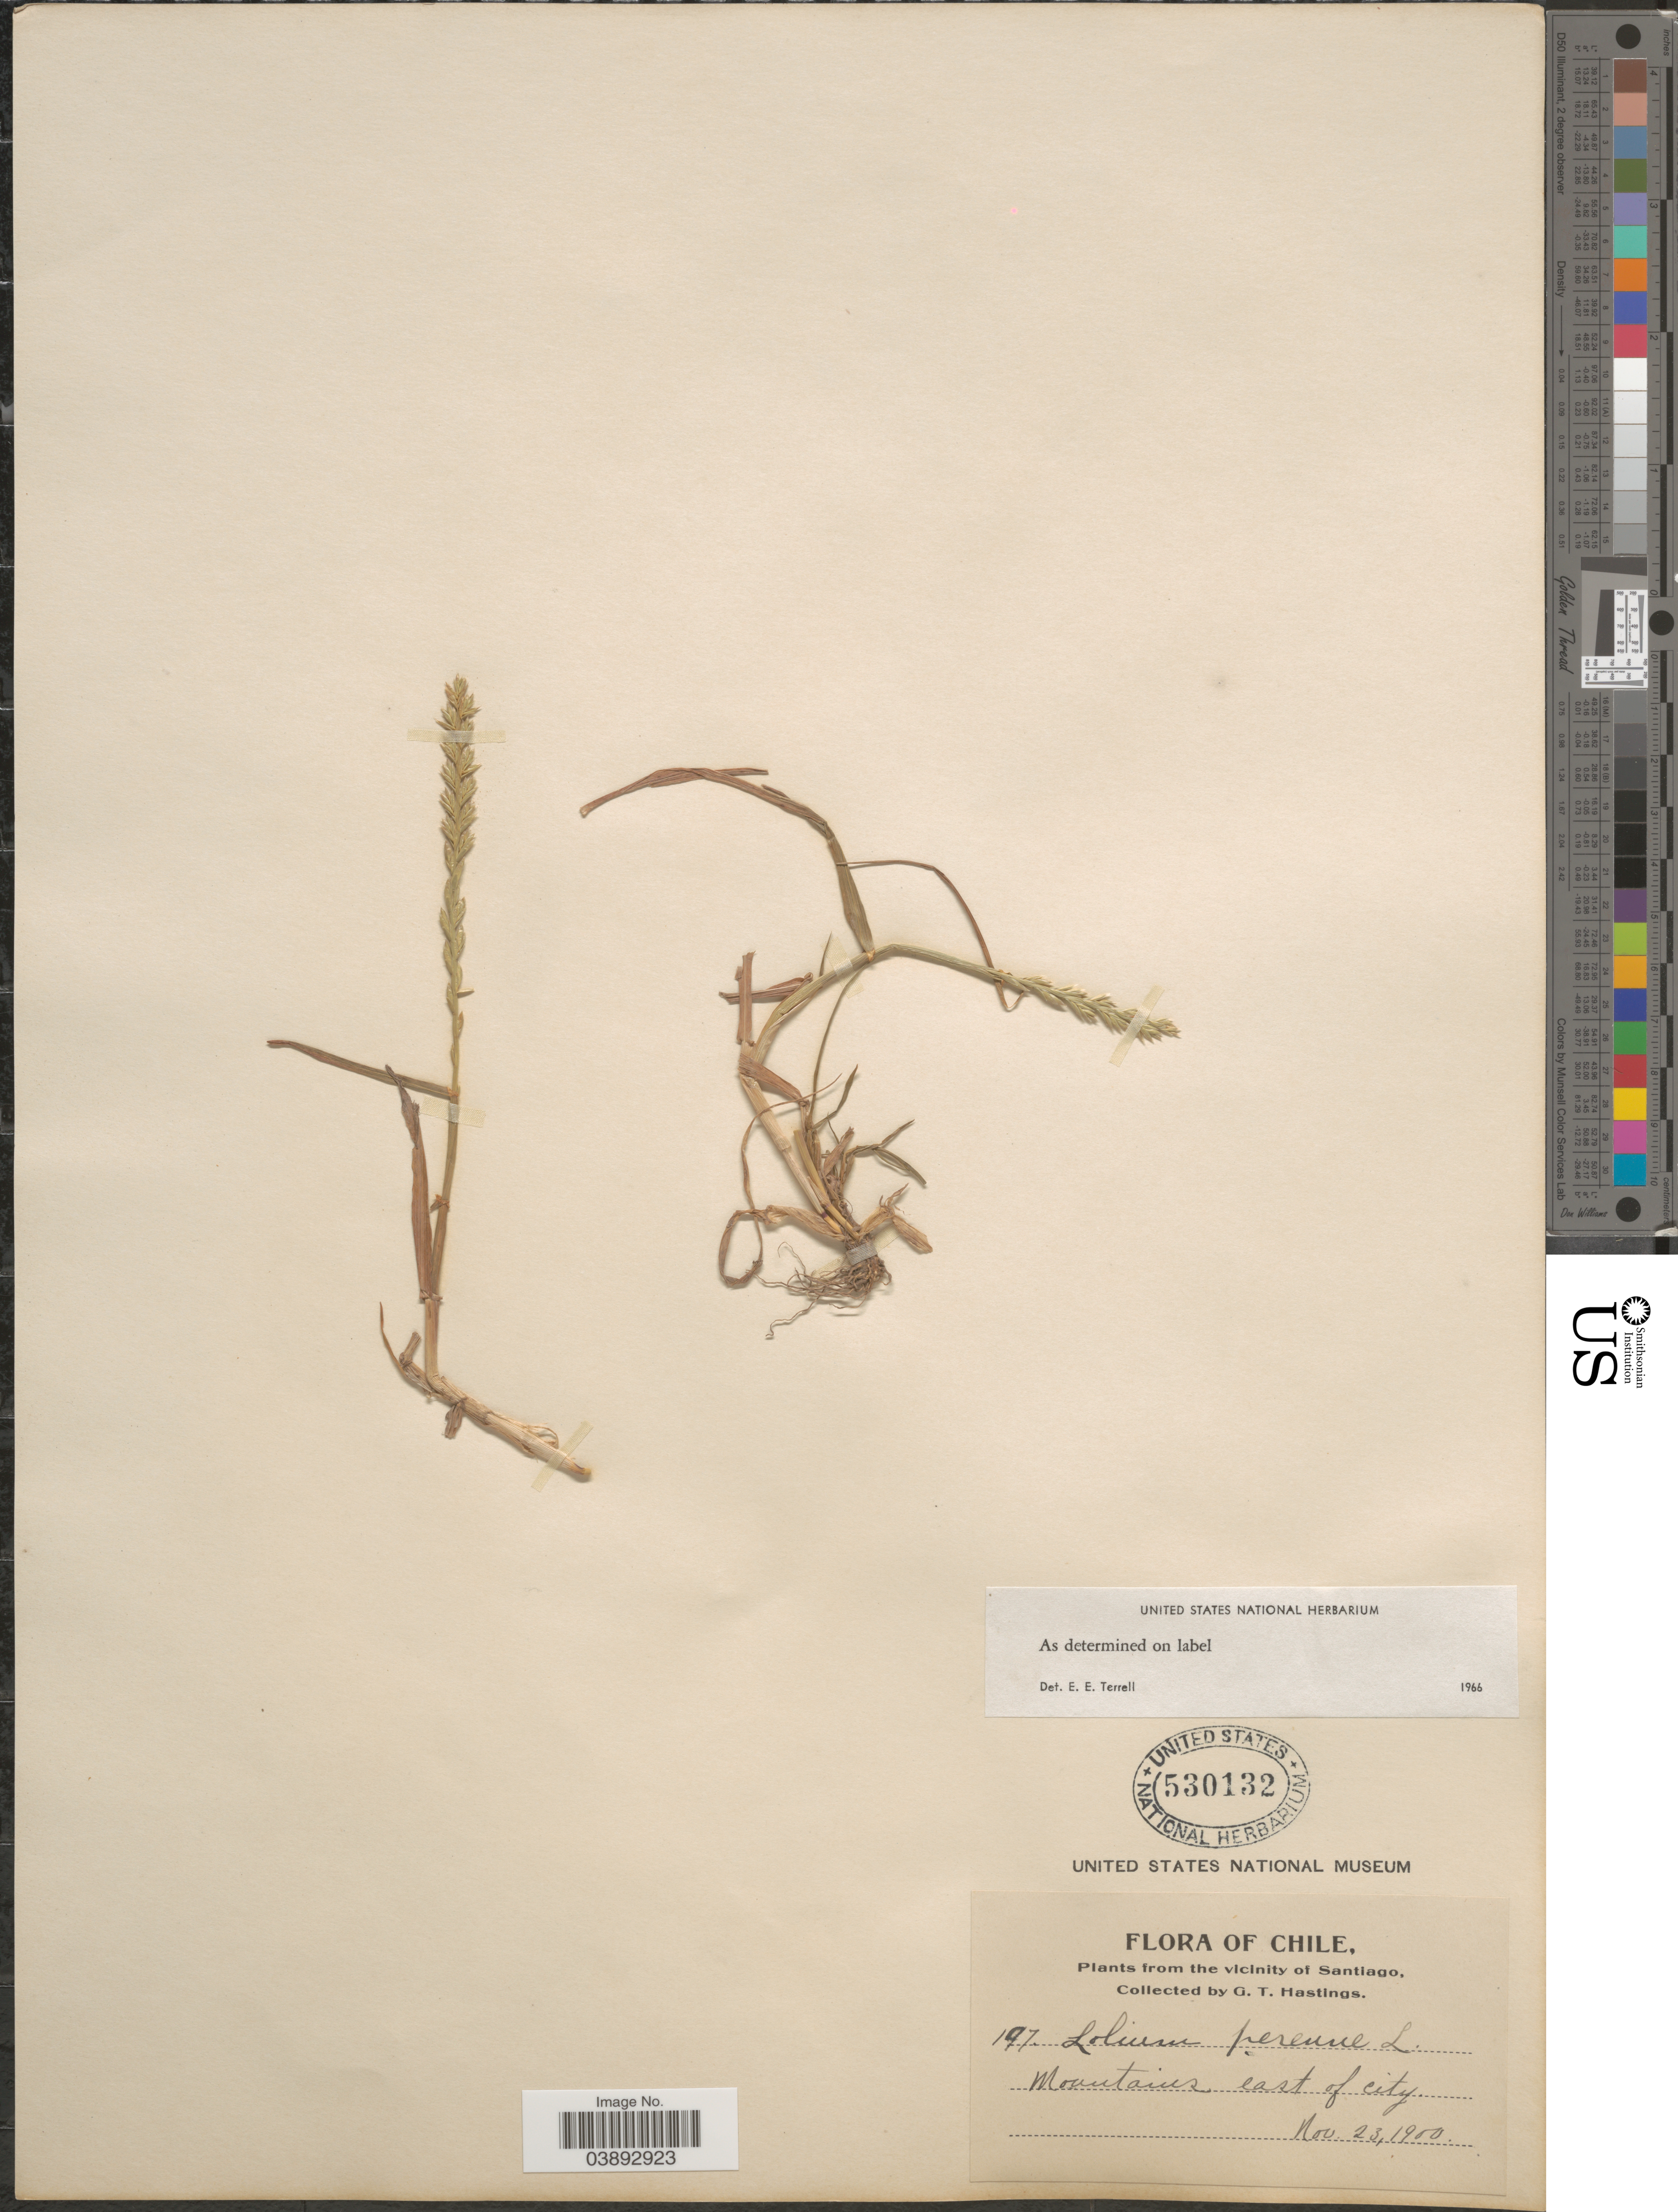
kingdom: Plantae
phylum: Tracheophyta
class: Liliopsida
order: Poales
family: Poaceae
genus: Lolium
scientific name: Lolium perenne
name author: L.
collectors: G. Hastings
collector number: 197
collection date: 1900-11-23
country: Chile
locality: From the vicinity of Santiago. Mountains east of city.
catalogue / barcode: US 530132